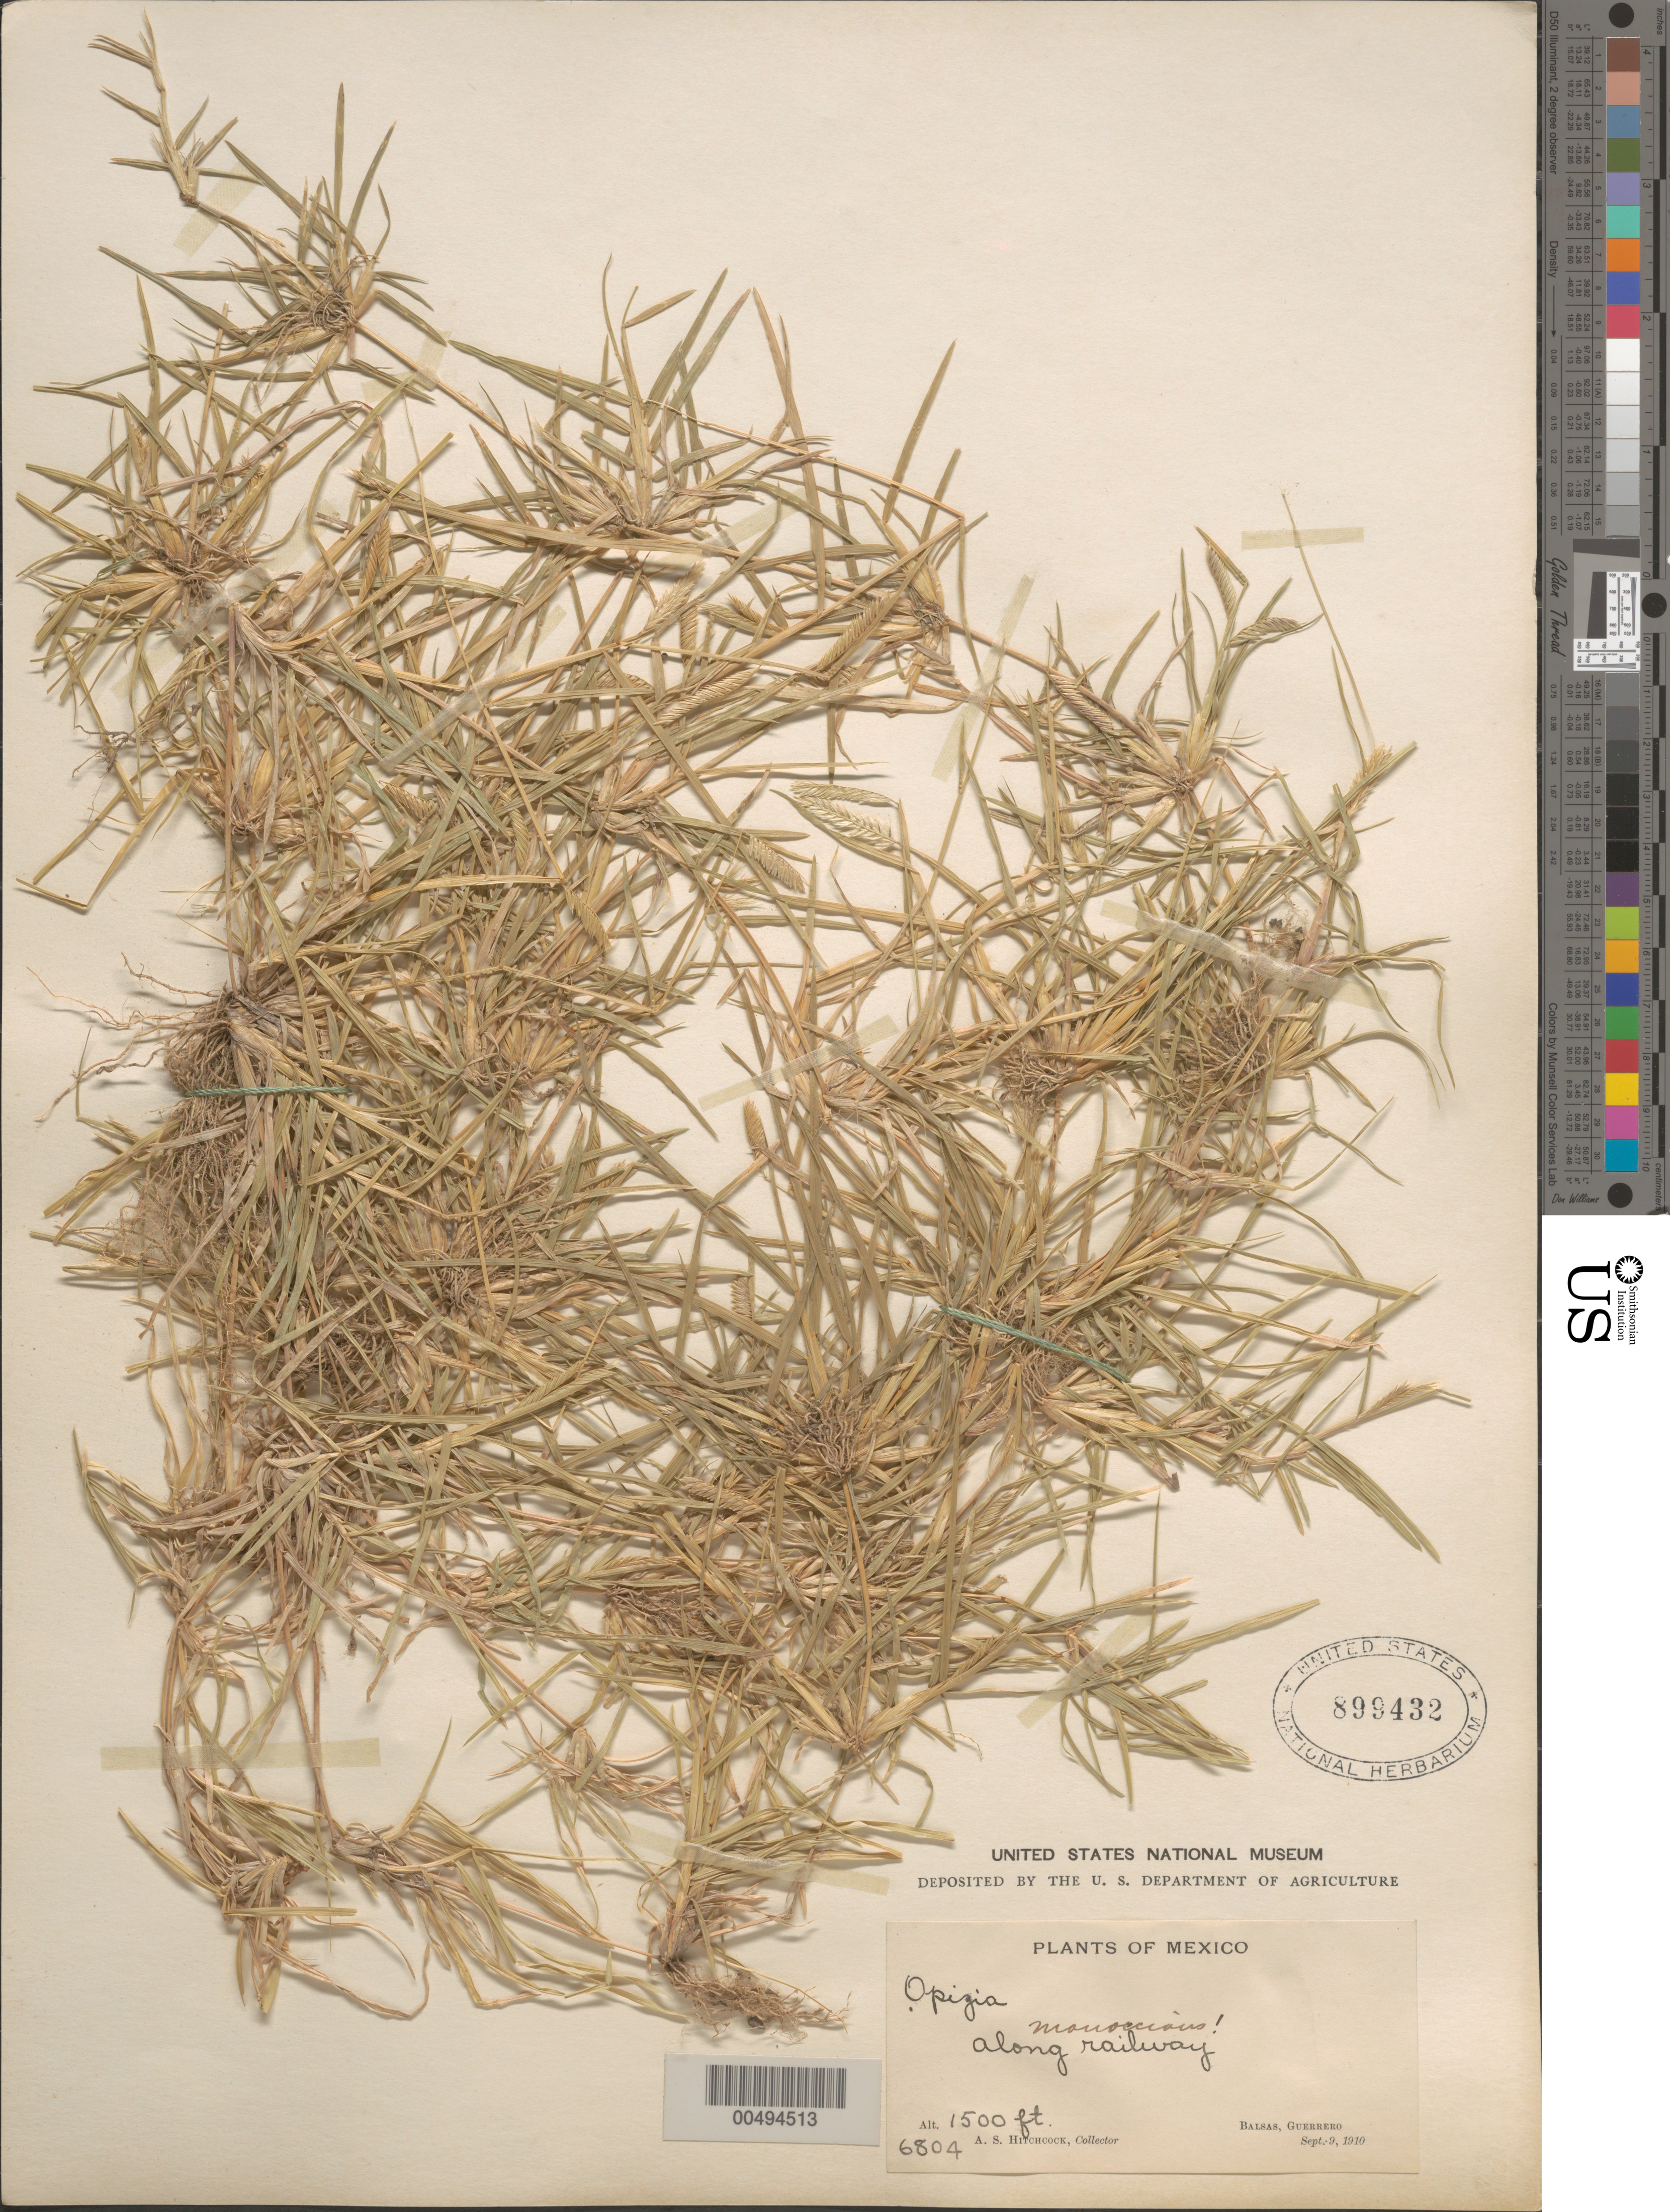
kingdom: Plantae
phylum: Tracheophyta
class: Liliopsida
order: Poales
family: Poaceae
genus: Opizia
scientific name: Opizia stolonifera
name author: J. Presl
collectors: A. S. Hitchcock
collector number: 6804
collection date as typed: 9 Sep 1910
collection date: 1910-09-09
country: Mexico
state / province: Guerrero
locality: Balsas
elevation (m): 457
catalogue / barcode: US 899432